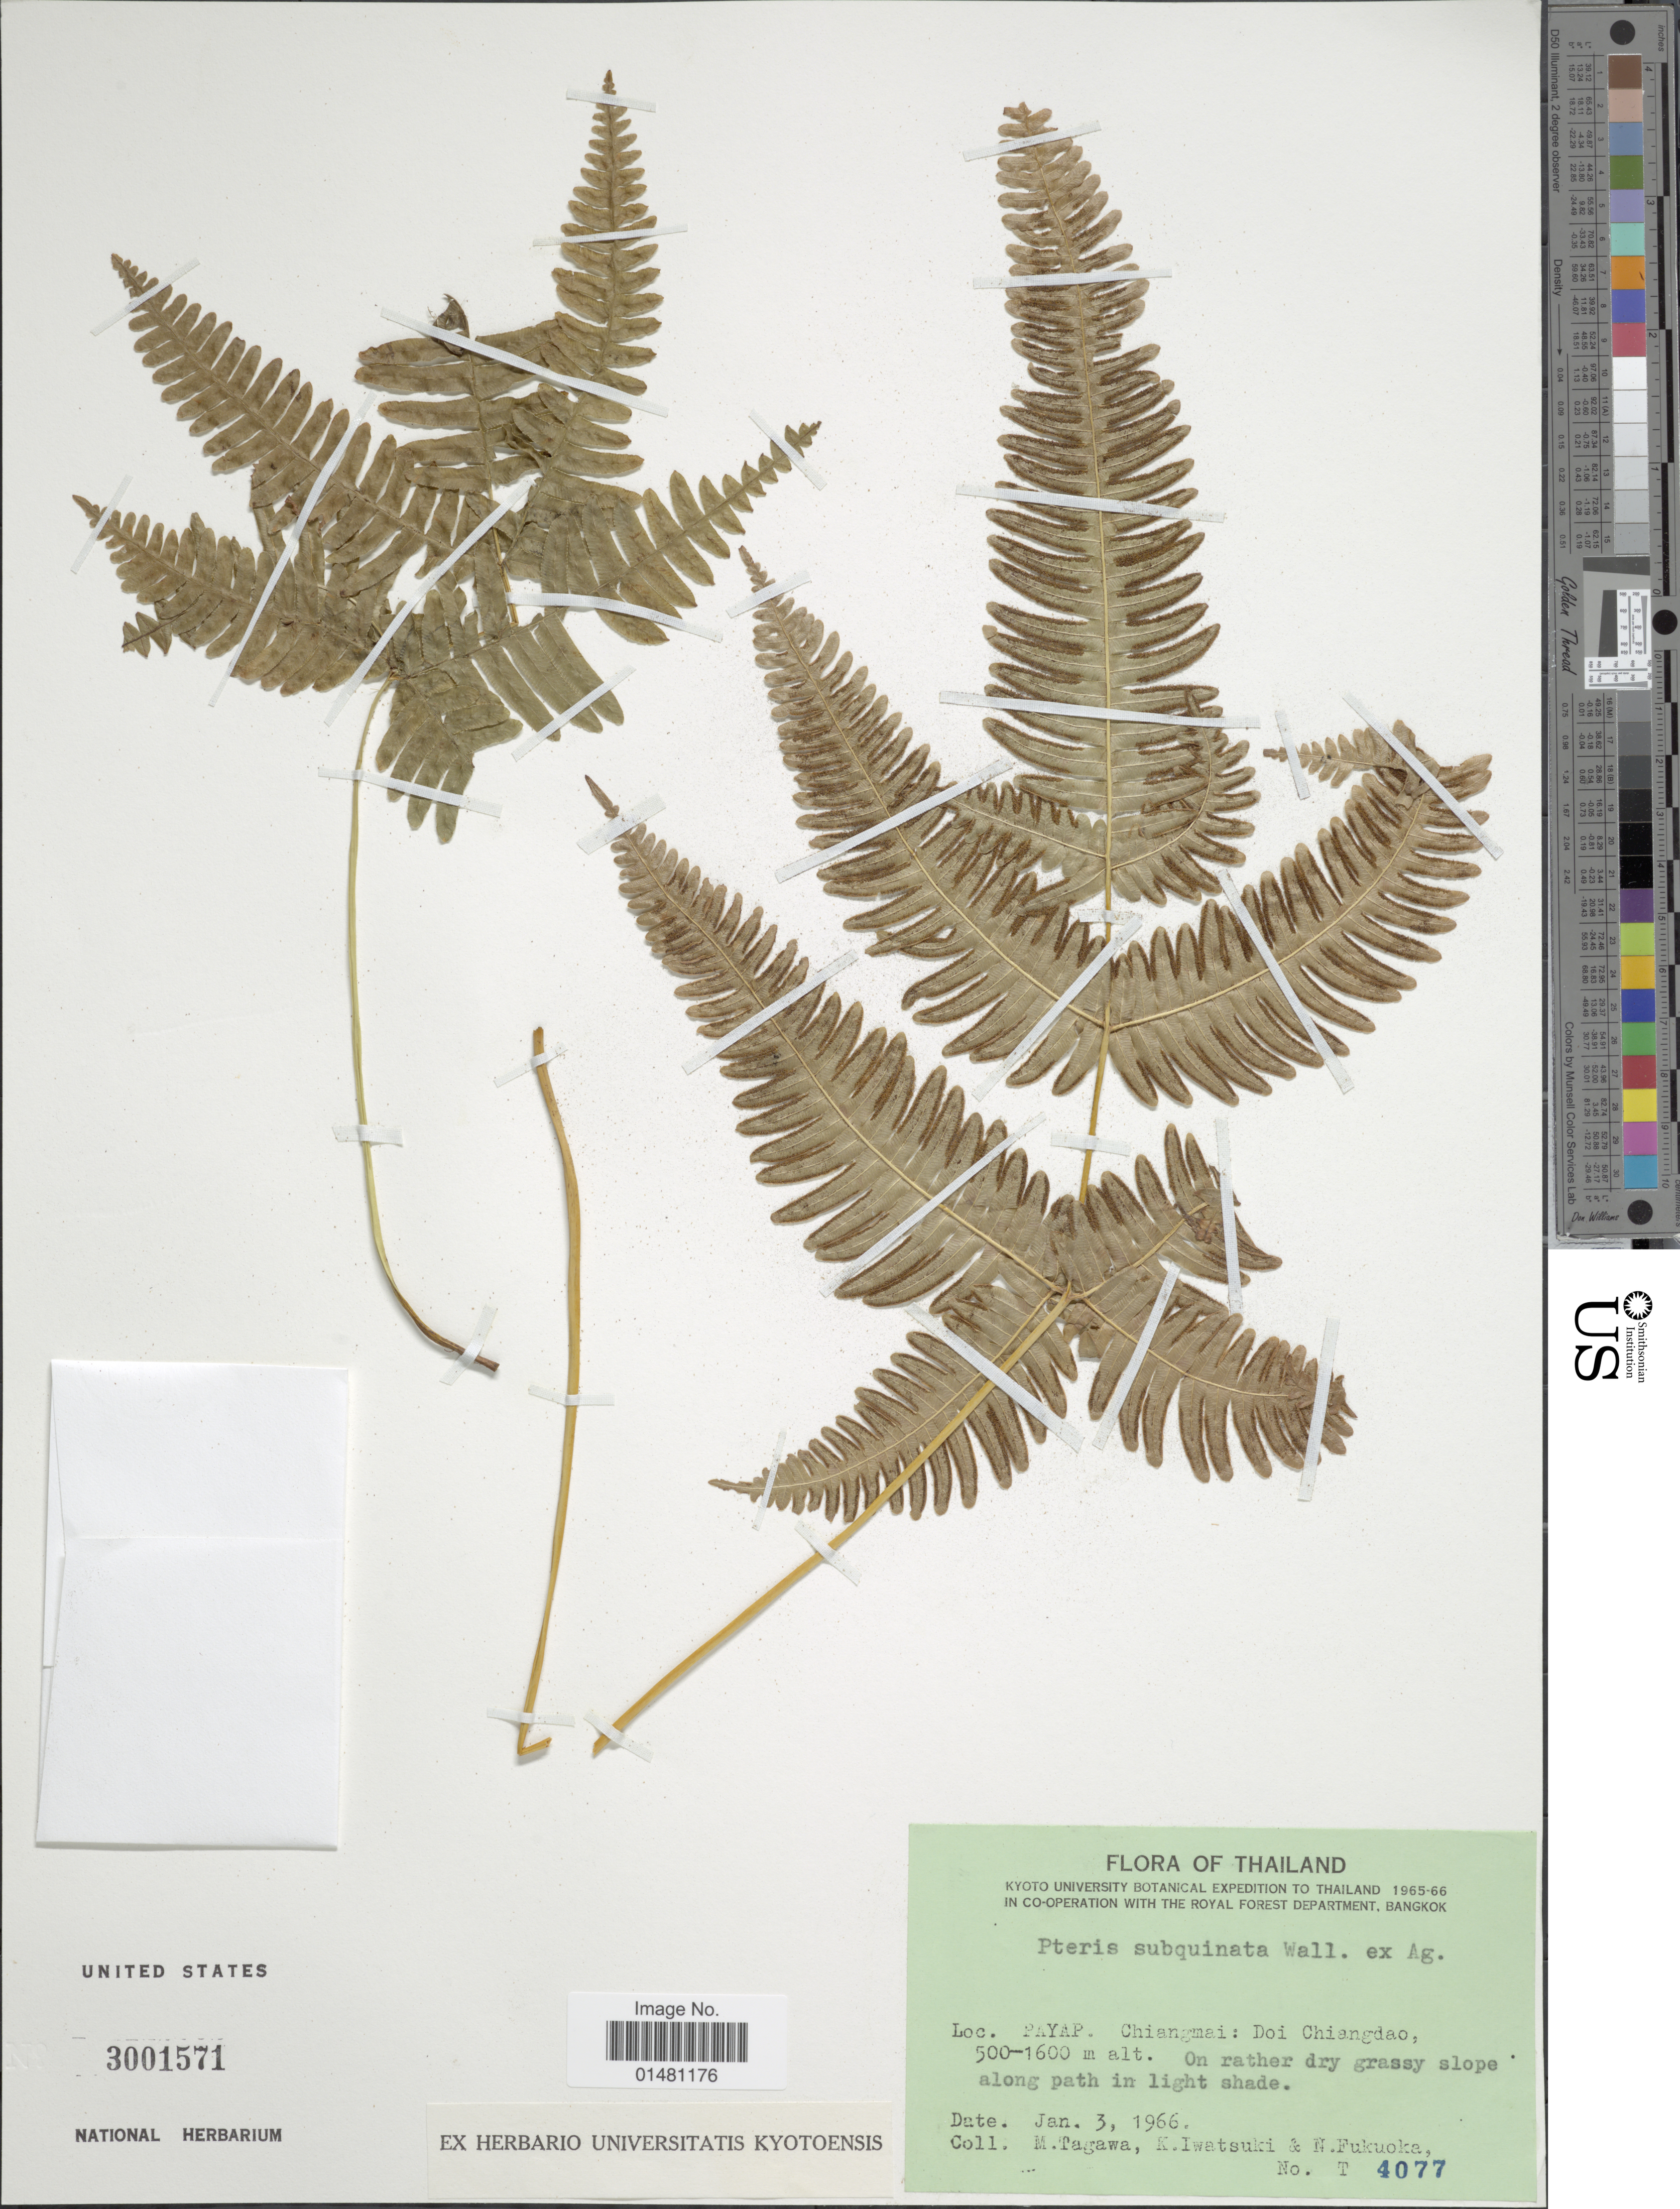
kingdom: Plantae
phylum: Tracheophyta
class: Polypodiopsida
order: Polypodiales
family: Pteridaceae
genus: Pteris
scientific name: Pteris subquinata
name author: (Wall. ex Bedd.) J. Agardh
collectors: M. Tagawa, K. Iwatsuki & N. Fukuoka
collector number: T 4077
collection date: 1966-01-03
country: Thailand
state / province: Chiang Mai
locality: Payap. Chiangmai: Doi Chiangdao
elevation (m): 500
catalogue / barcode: US 3001571